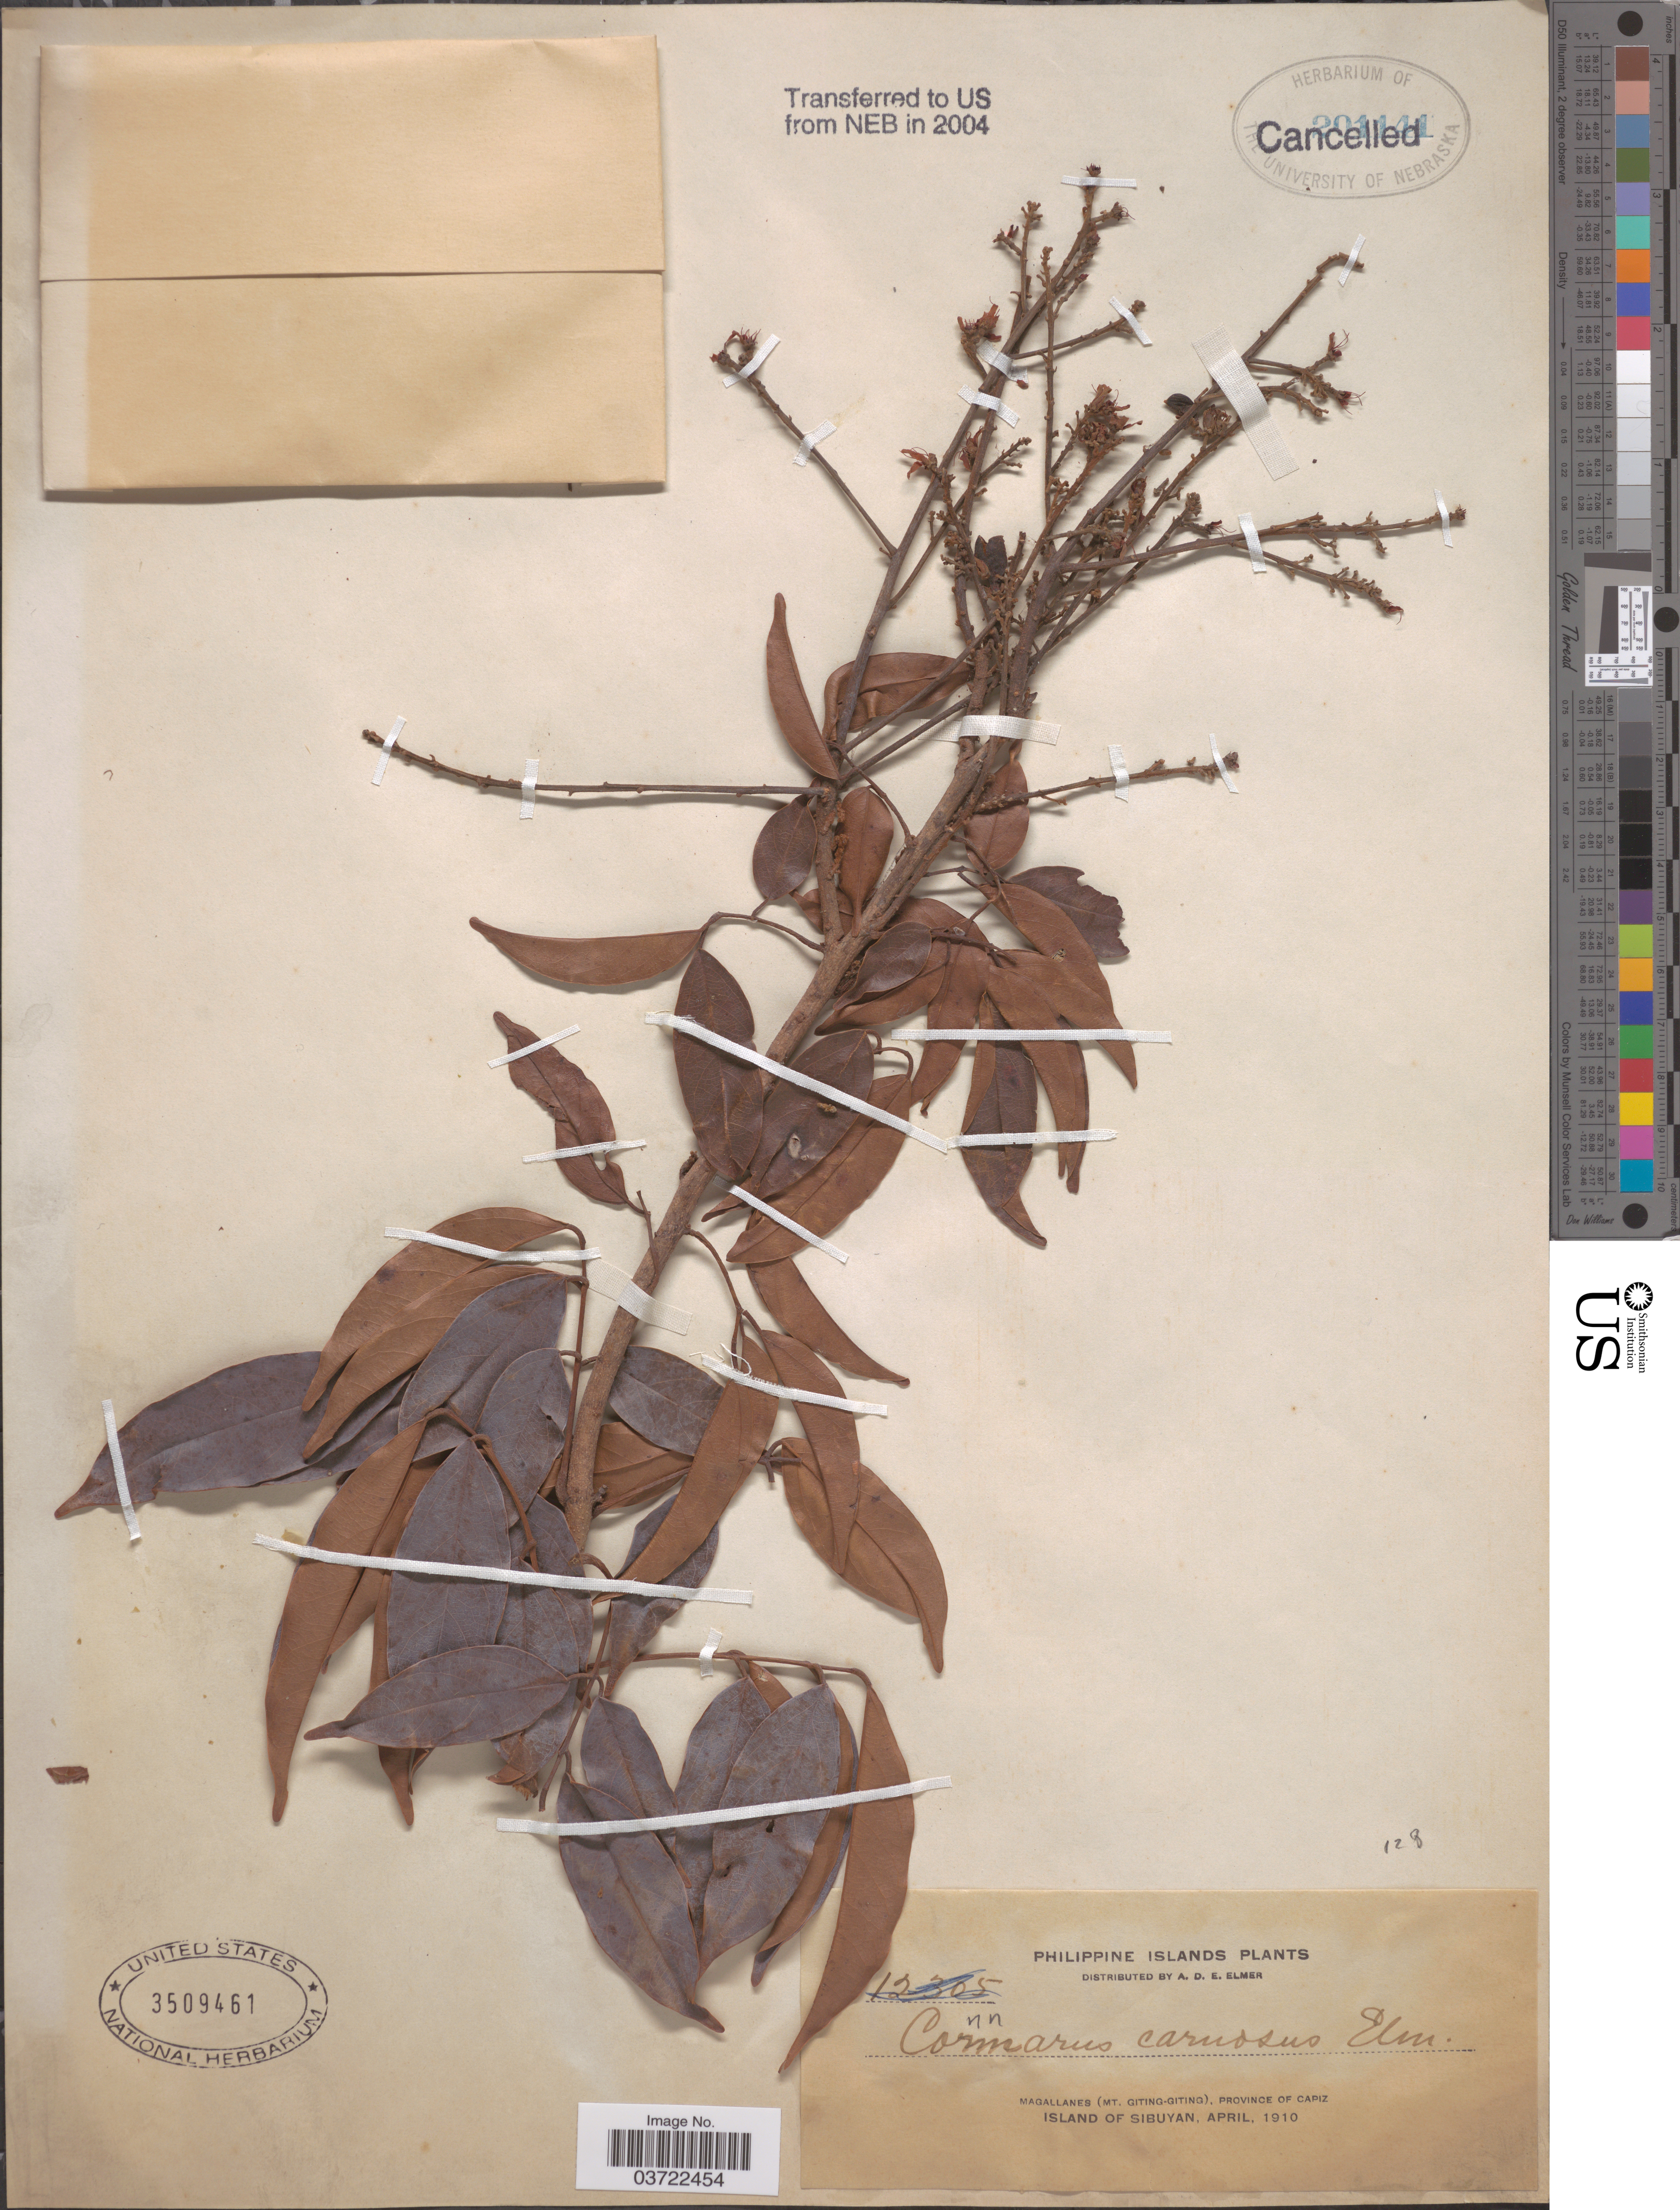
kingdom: Plantae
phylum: Tracheophyta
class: Magnoliopsida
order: Oxalidales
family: Connaraceae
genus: Connarus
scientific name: Connarus carnosus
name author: Elmer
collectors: A. D. E. Elmer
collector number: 12305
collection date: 1910-04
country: Philippines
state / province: Western Visayas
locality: Philippine Islands. Magallanes (Mt. Giting-Giting), Province of Capiz, Island of Sibuyan.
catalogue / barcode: US 3509461